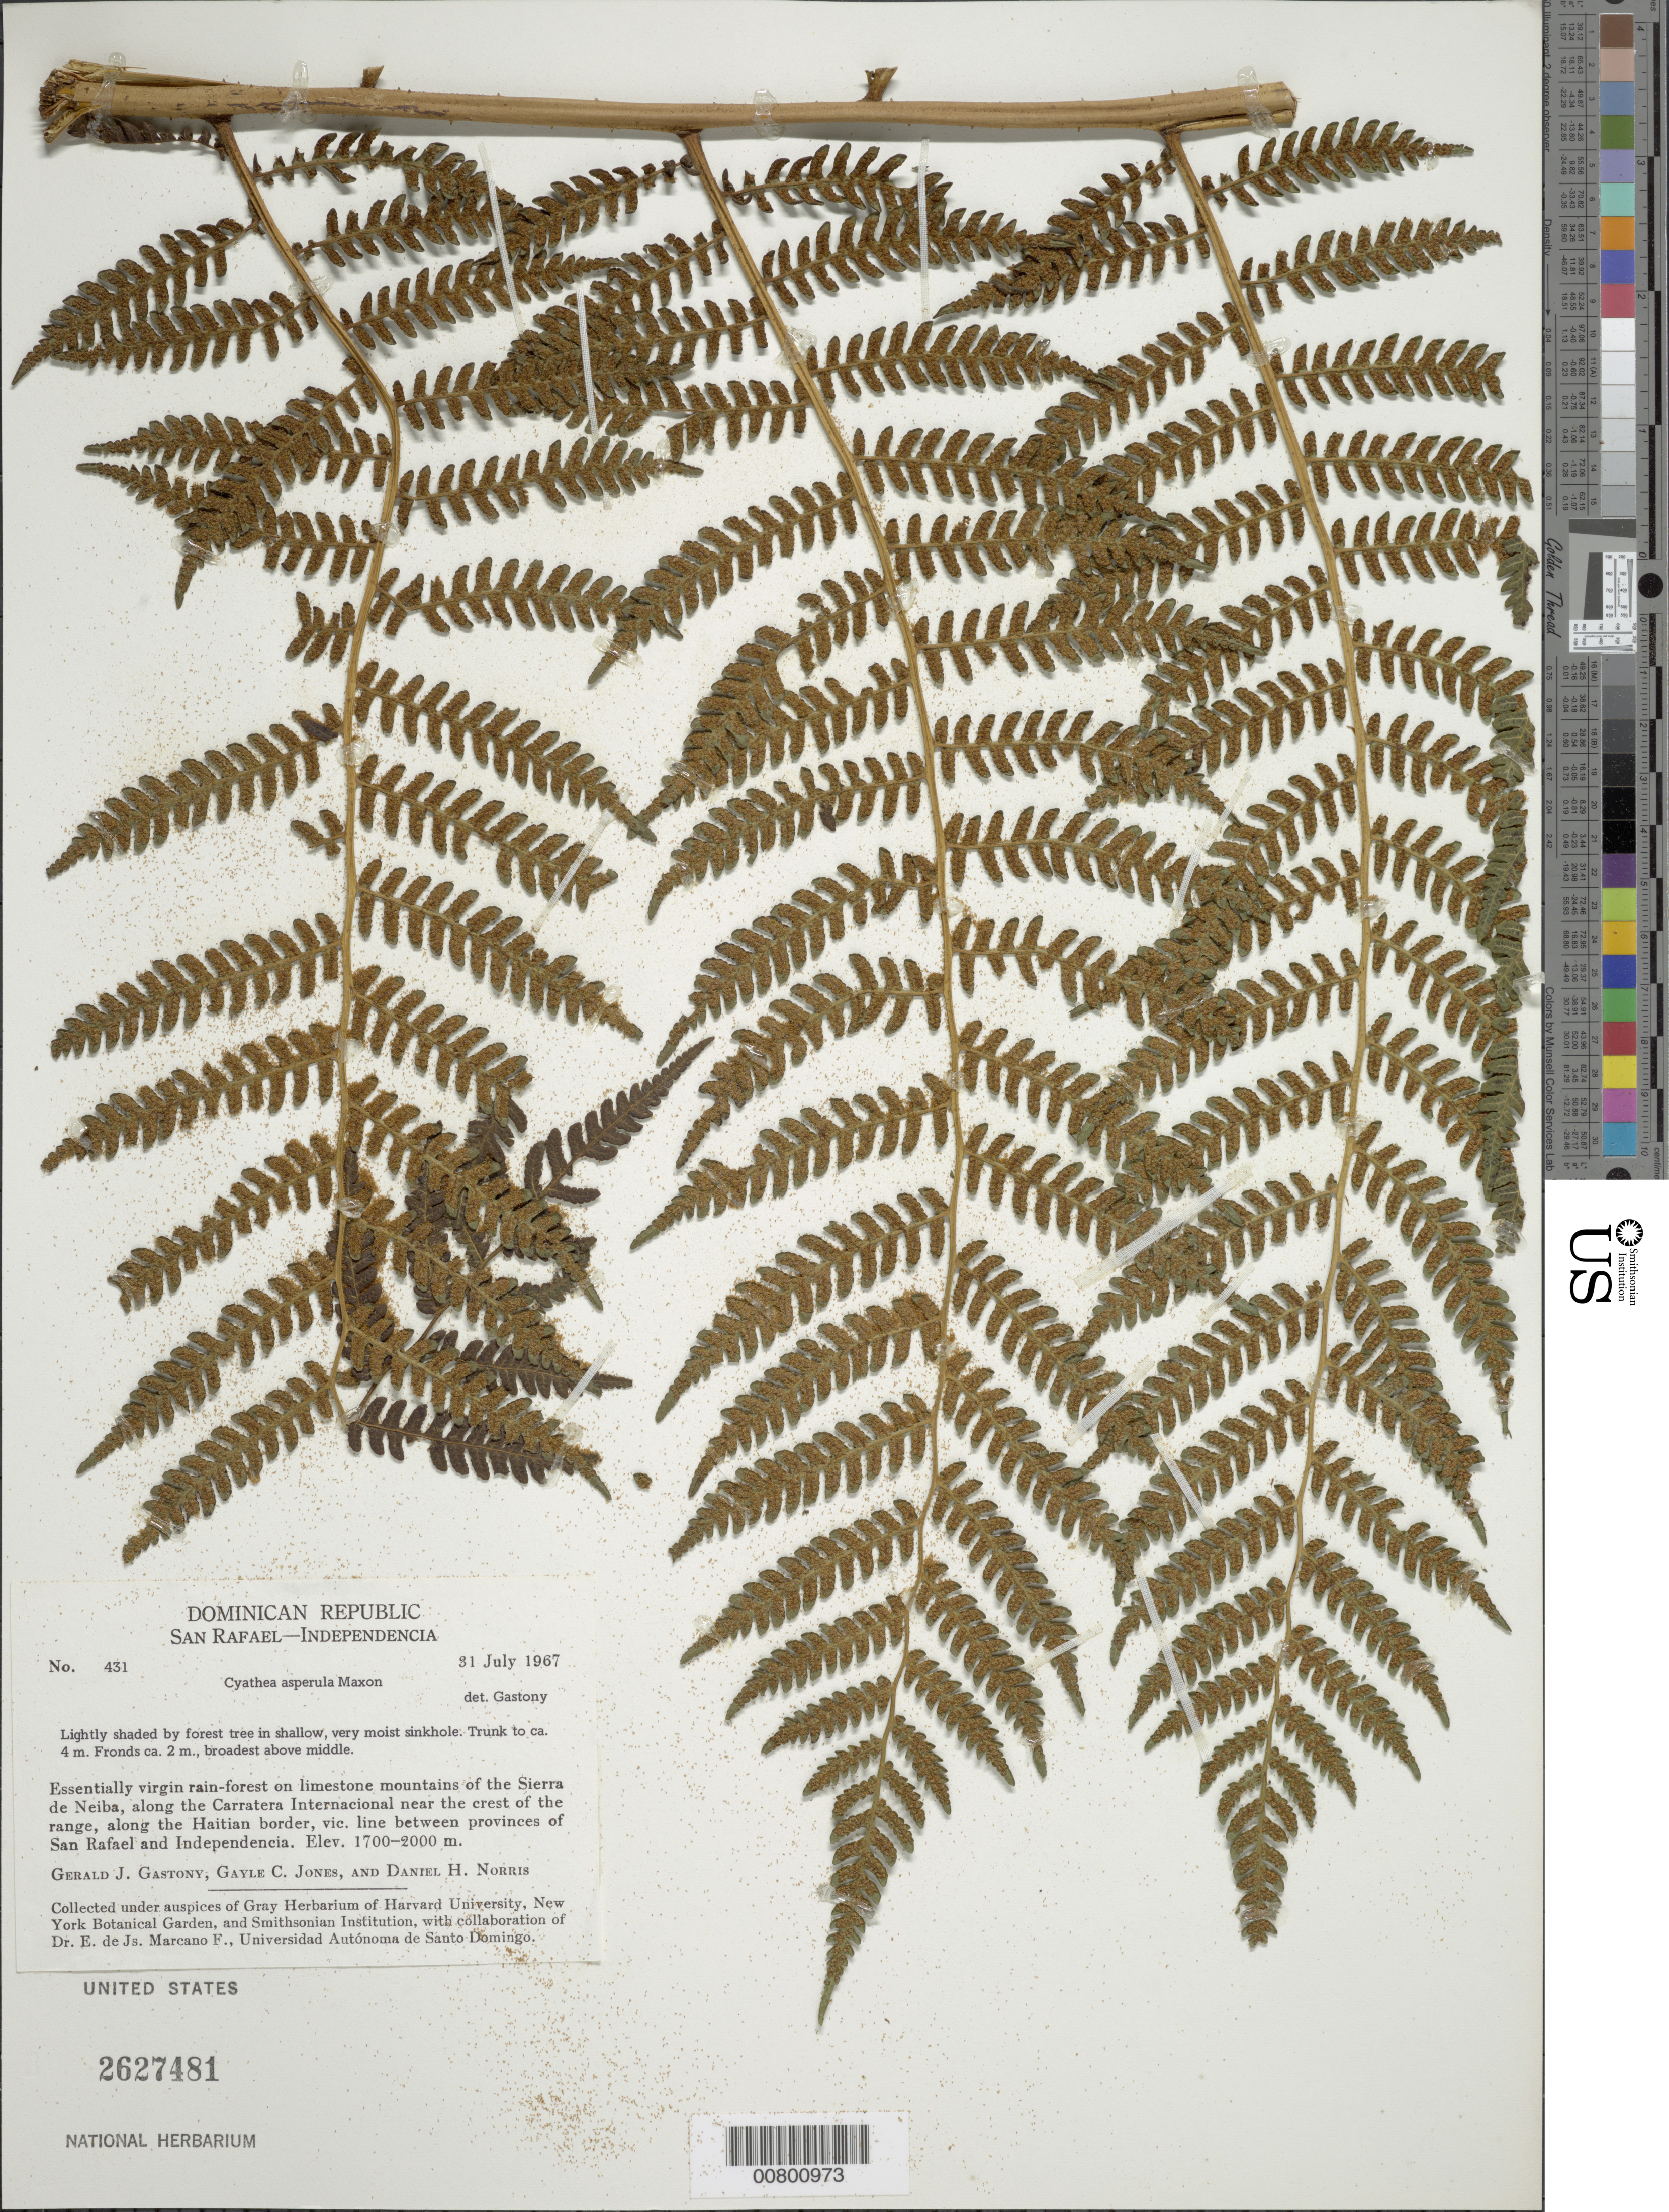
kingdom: Plantae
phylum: Tracheophyta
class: Polypodiopsida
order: Cyatheales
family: Cyatheaceae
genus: Cyathea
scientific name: Cyathea furfuracea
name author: Christ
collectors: G. Gastony, G. C. Jones & D. H. Norris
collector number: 431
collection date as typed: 31 Jul 1967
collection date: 1967-07-31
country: Dominican Republic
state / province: Independencia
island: Hispaniola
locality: San Rafael-Independencia Provinces; Sierra de Neiba, along Carratera Internacional, along Haitian border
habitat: Essentially virgin rainforest on limestone mountains; lightly shaded in shallow, very moist sinkhole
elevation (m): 1700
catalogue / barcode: US 2627481